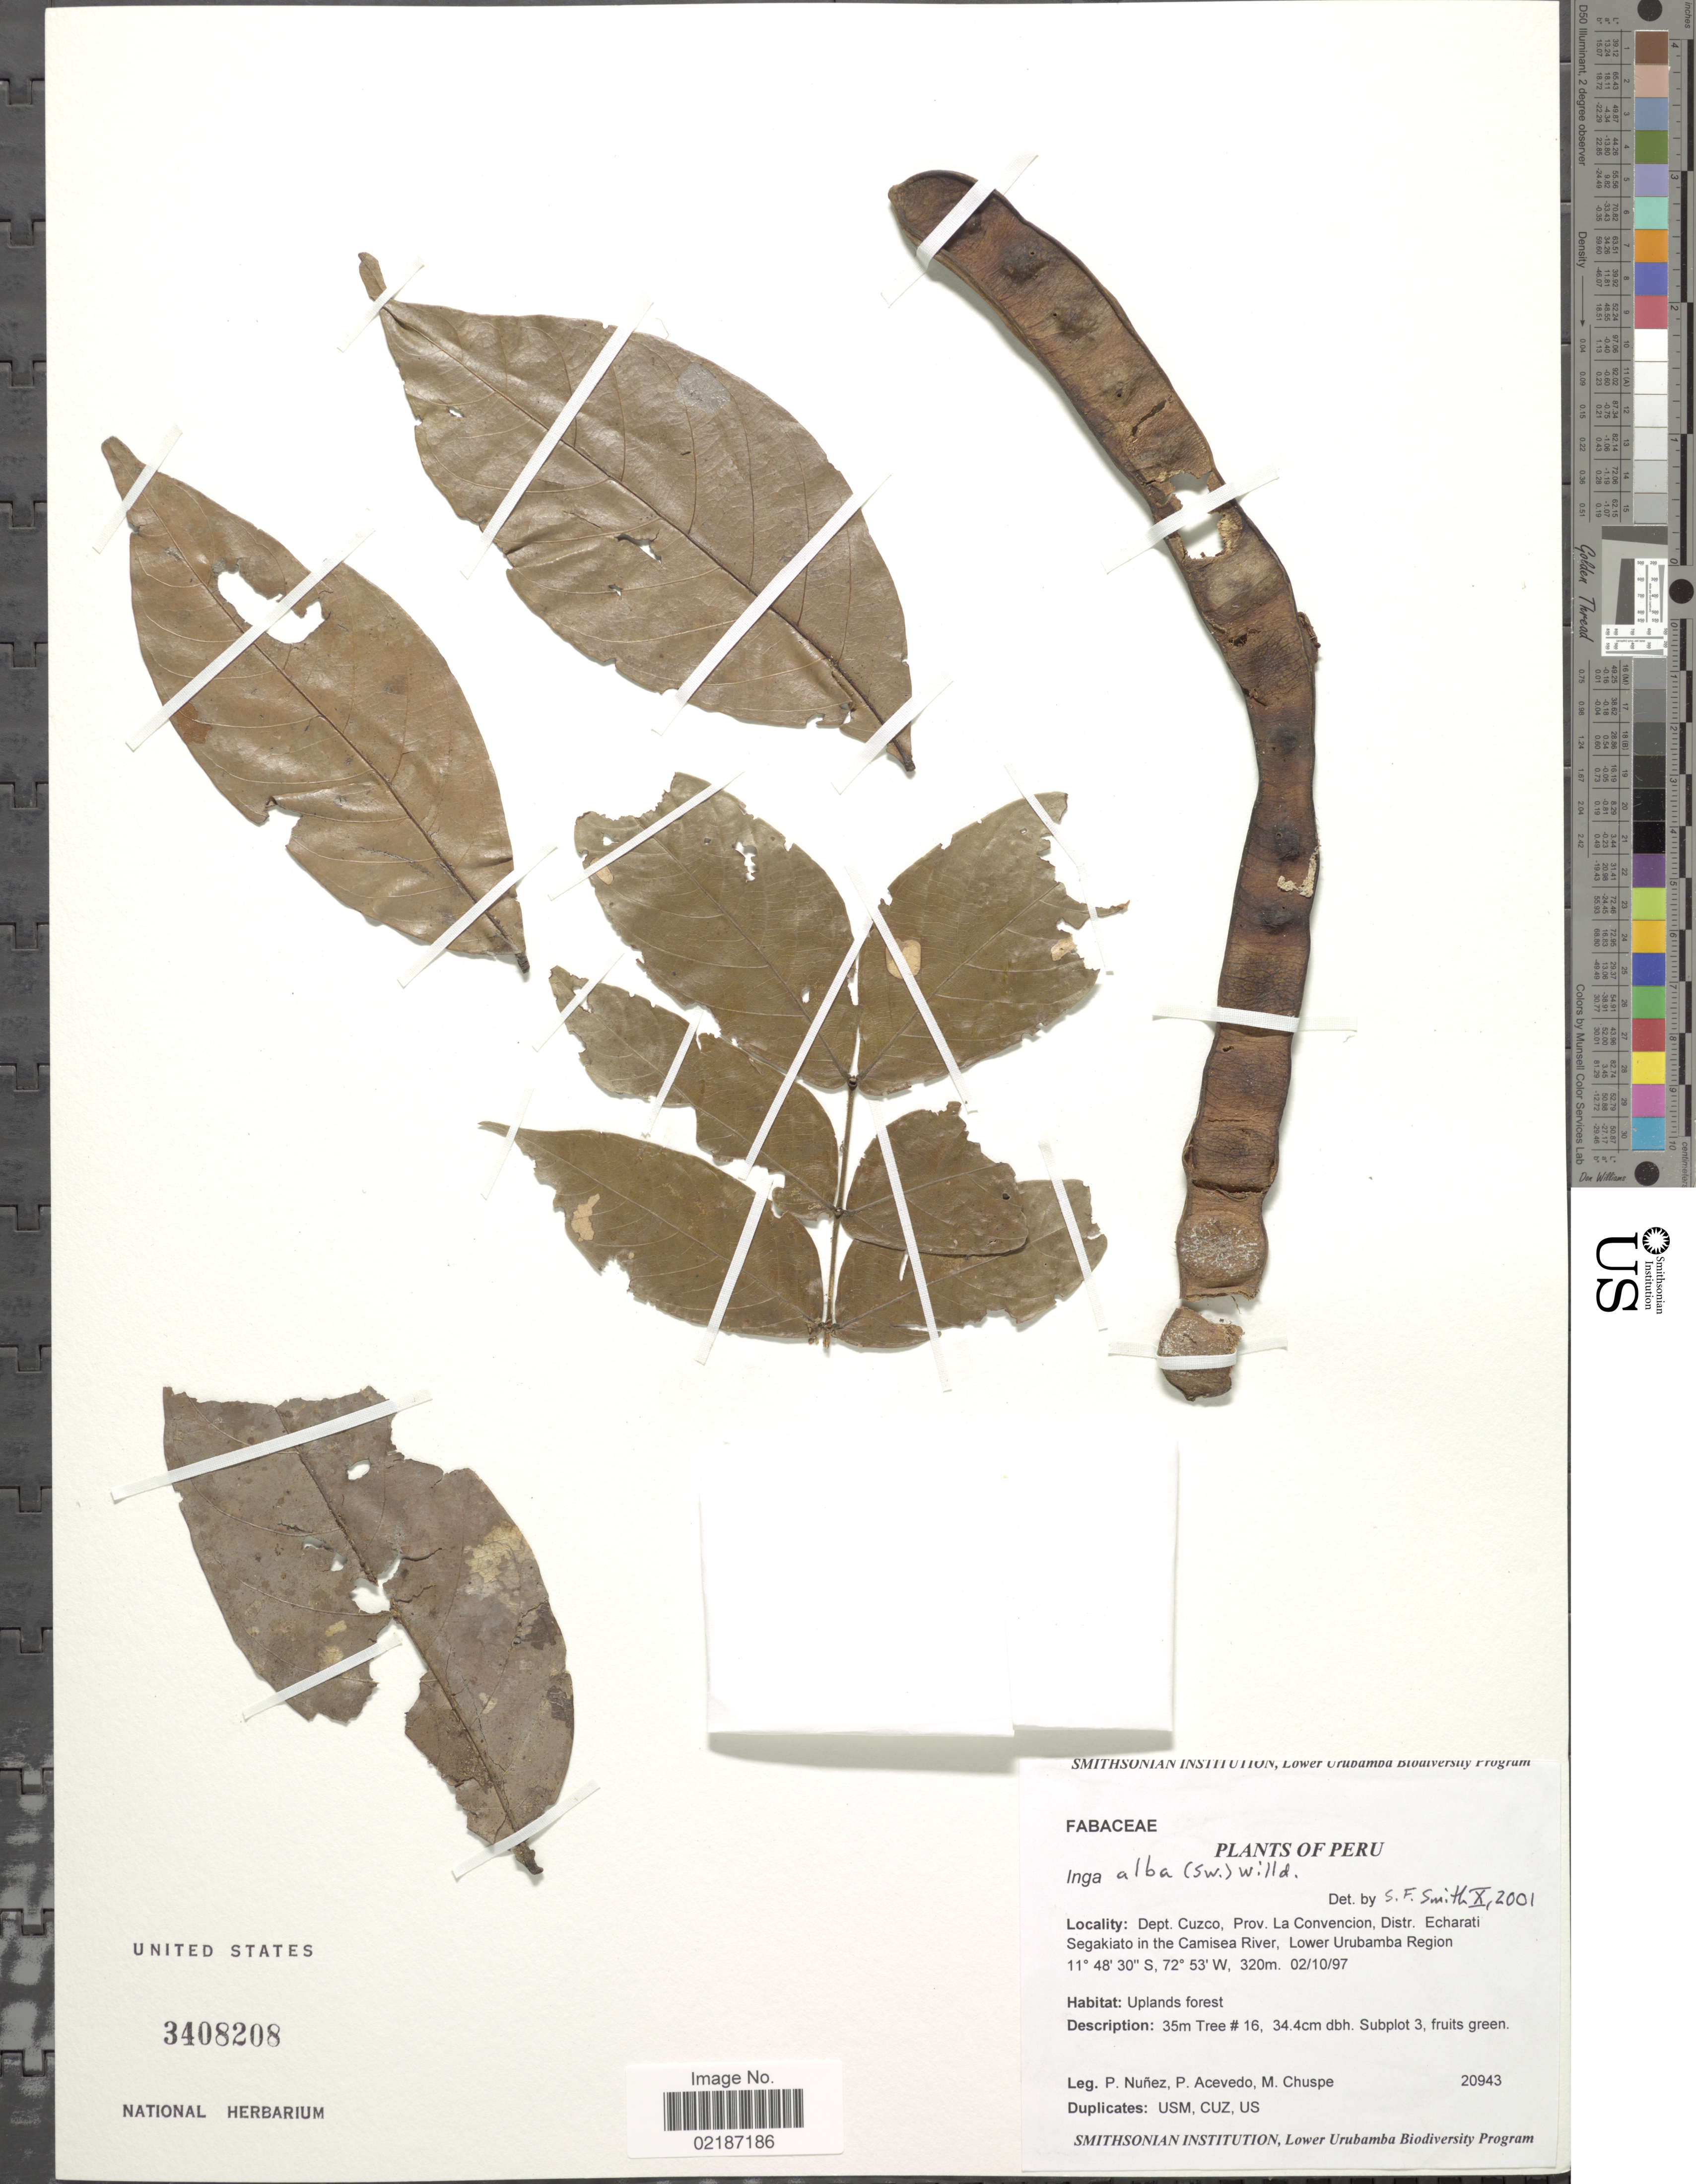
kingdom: Plantae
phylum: Tracheophyta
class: Magnoliopsida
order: Fabales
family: Fabaceae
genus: Inga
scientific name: Inga alba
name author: (Sw.) Willd.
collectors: P. Nuñez V., P. Acevedo-Rodr. & M. Chuspe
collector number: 20943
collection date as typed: Transcribed d/m/y: 2/10/97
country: Peru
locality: Dept. Cuzco, Distr. Echarati Sesgakiato in the Camisea River, Lower Urubamba Region, uplands forest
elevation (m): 320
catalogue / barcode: US 3408208